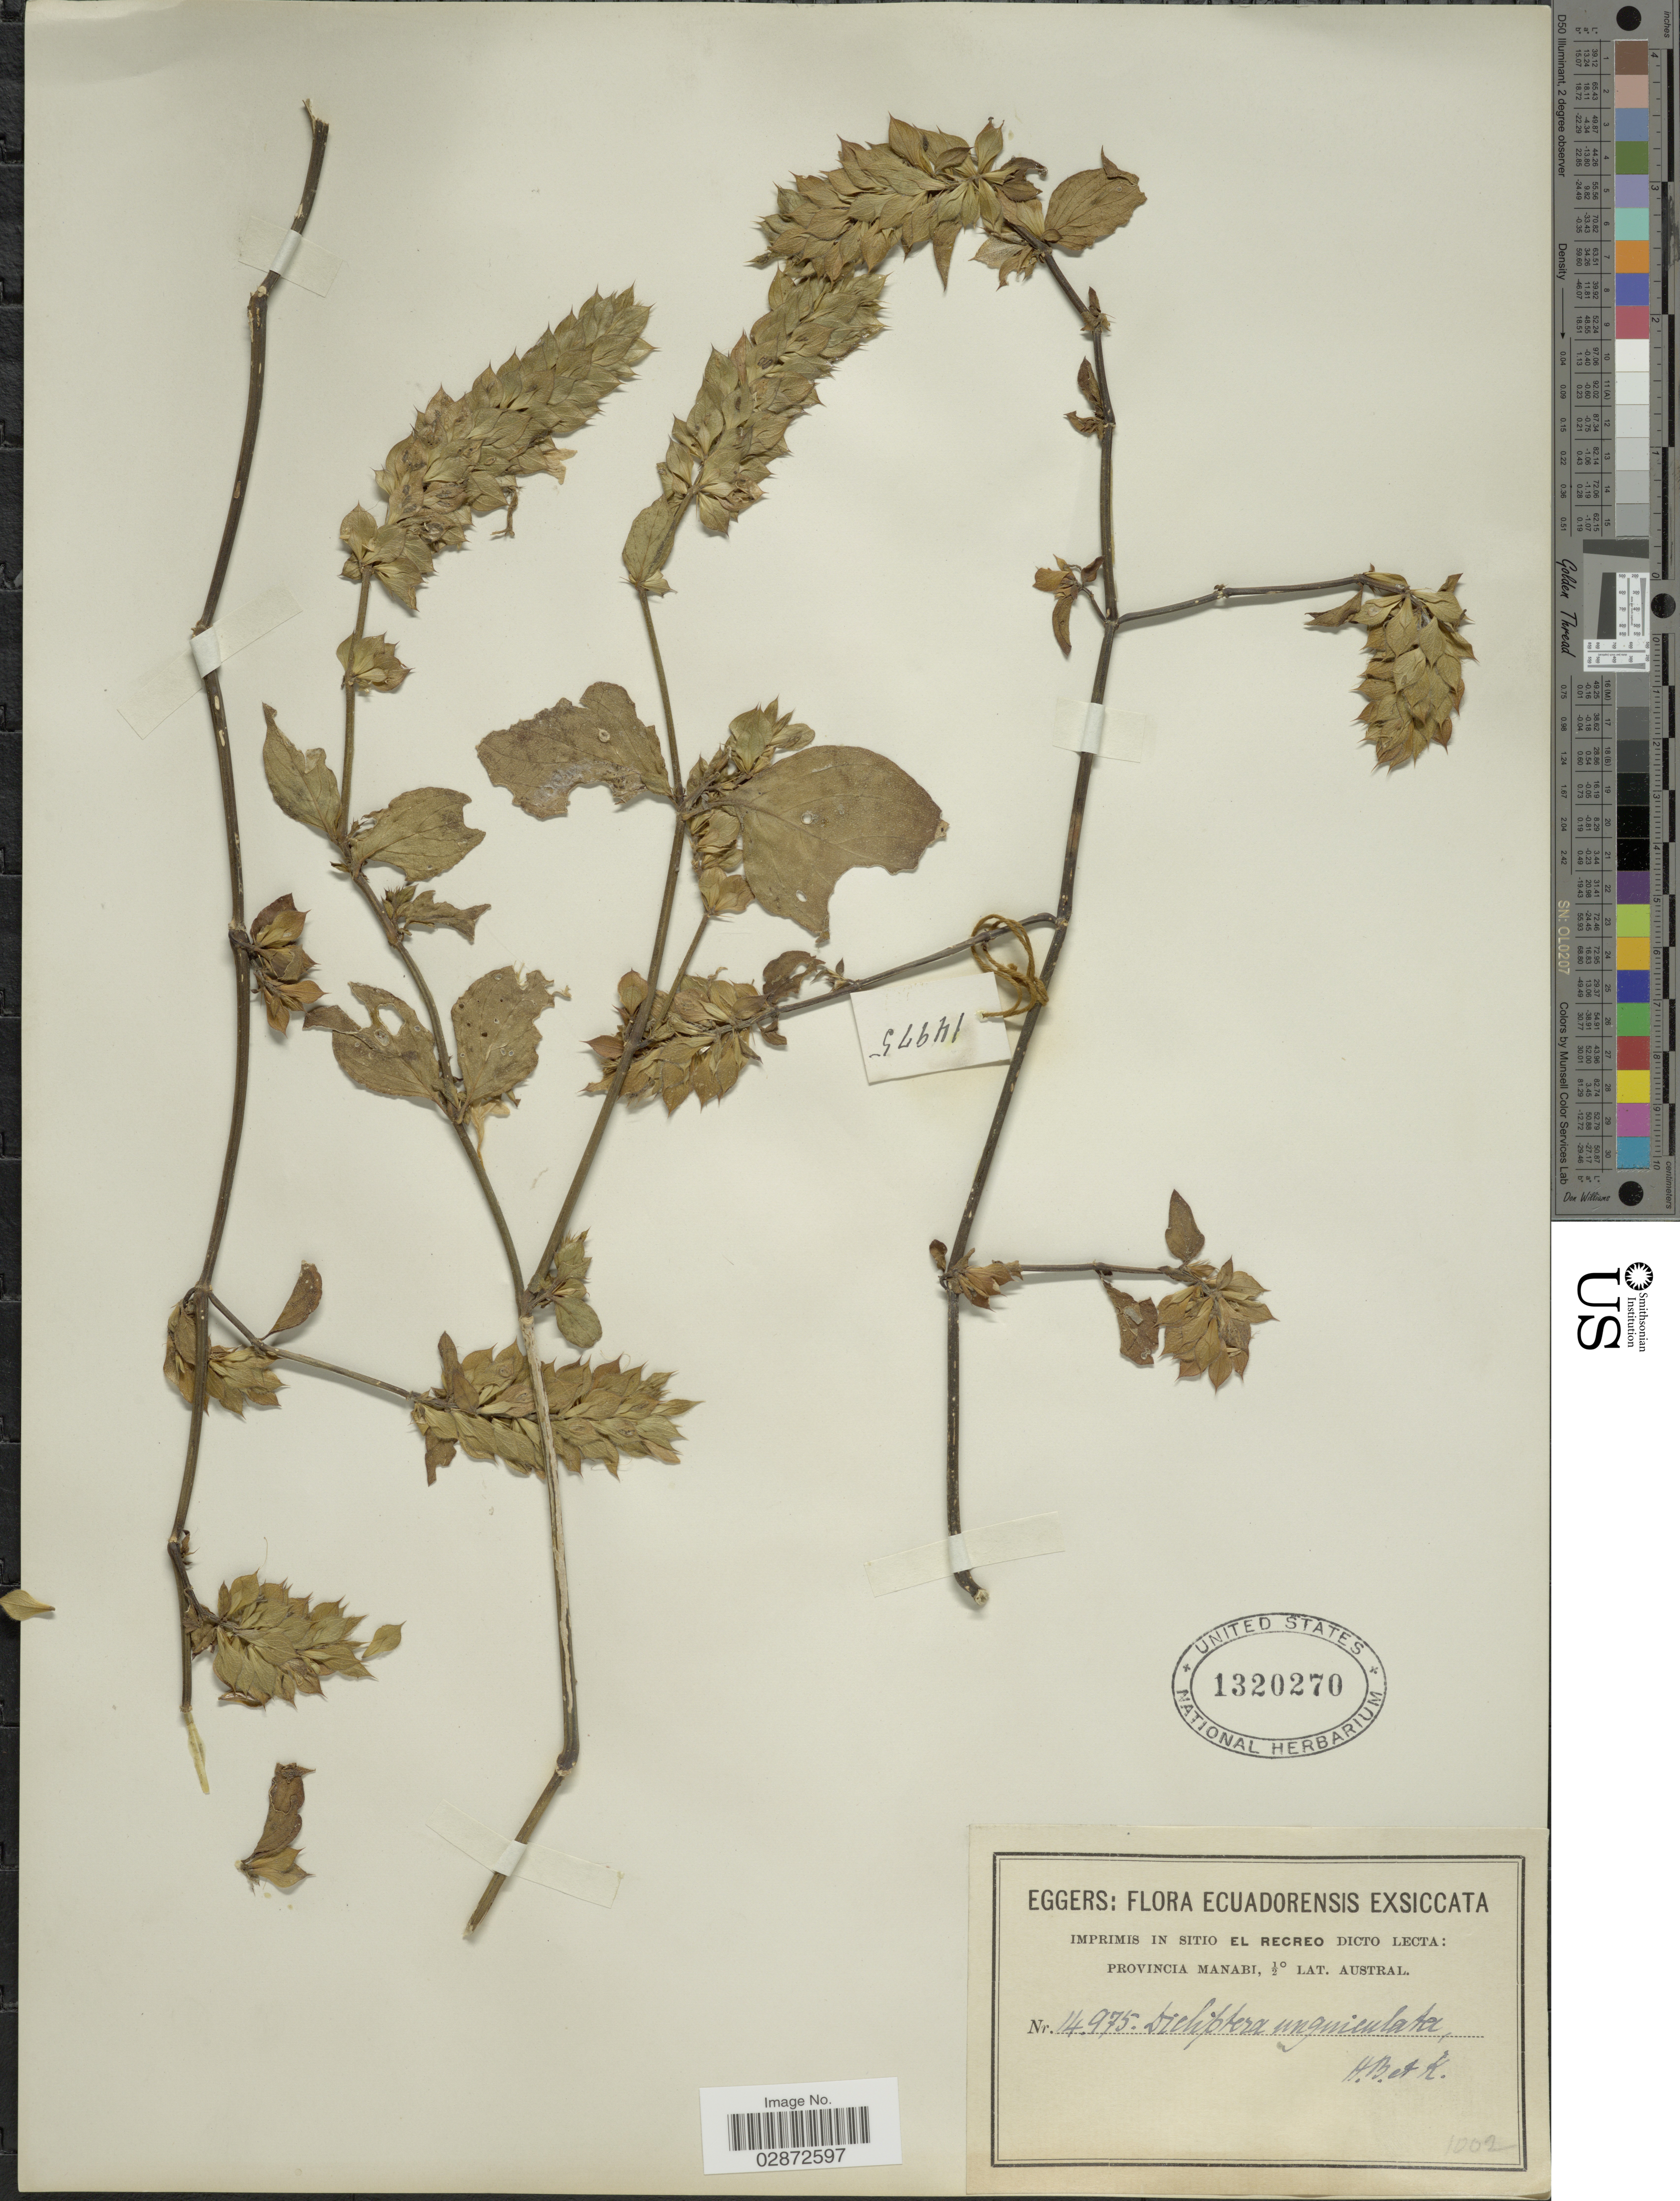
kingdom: Plantae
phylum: Tracheophyta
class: Magnoliopsida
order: Lamiales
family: Acanthaceae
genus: Dicliptera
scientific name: Dicliptera unguiculata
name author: Nees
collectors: -. Eggers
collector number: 14975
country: Ecuador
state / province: Manabí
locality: Provincia Manabi.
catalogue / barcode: US 1320270